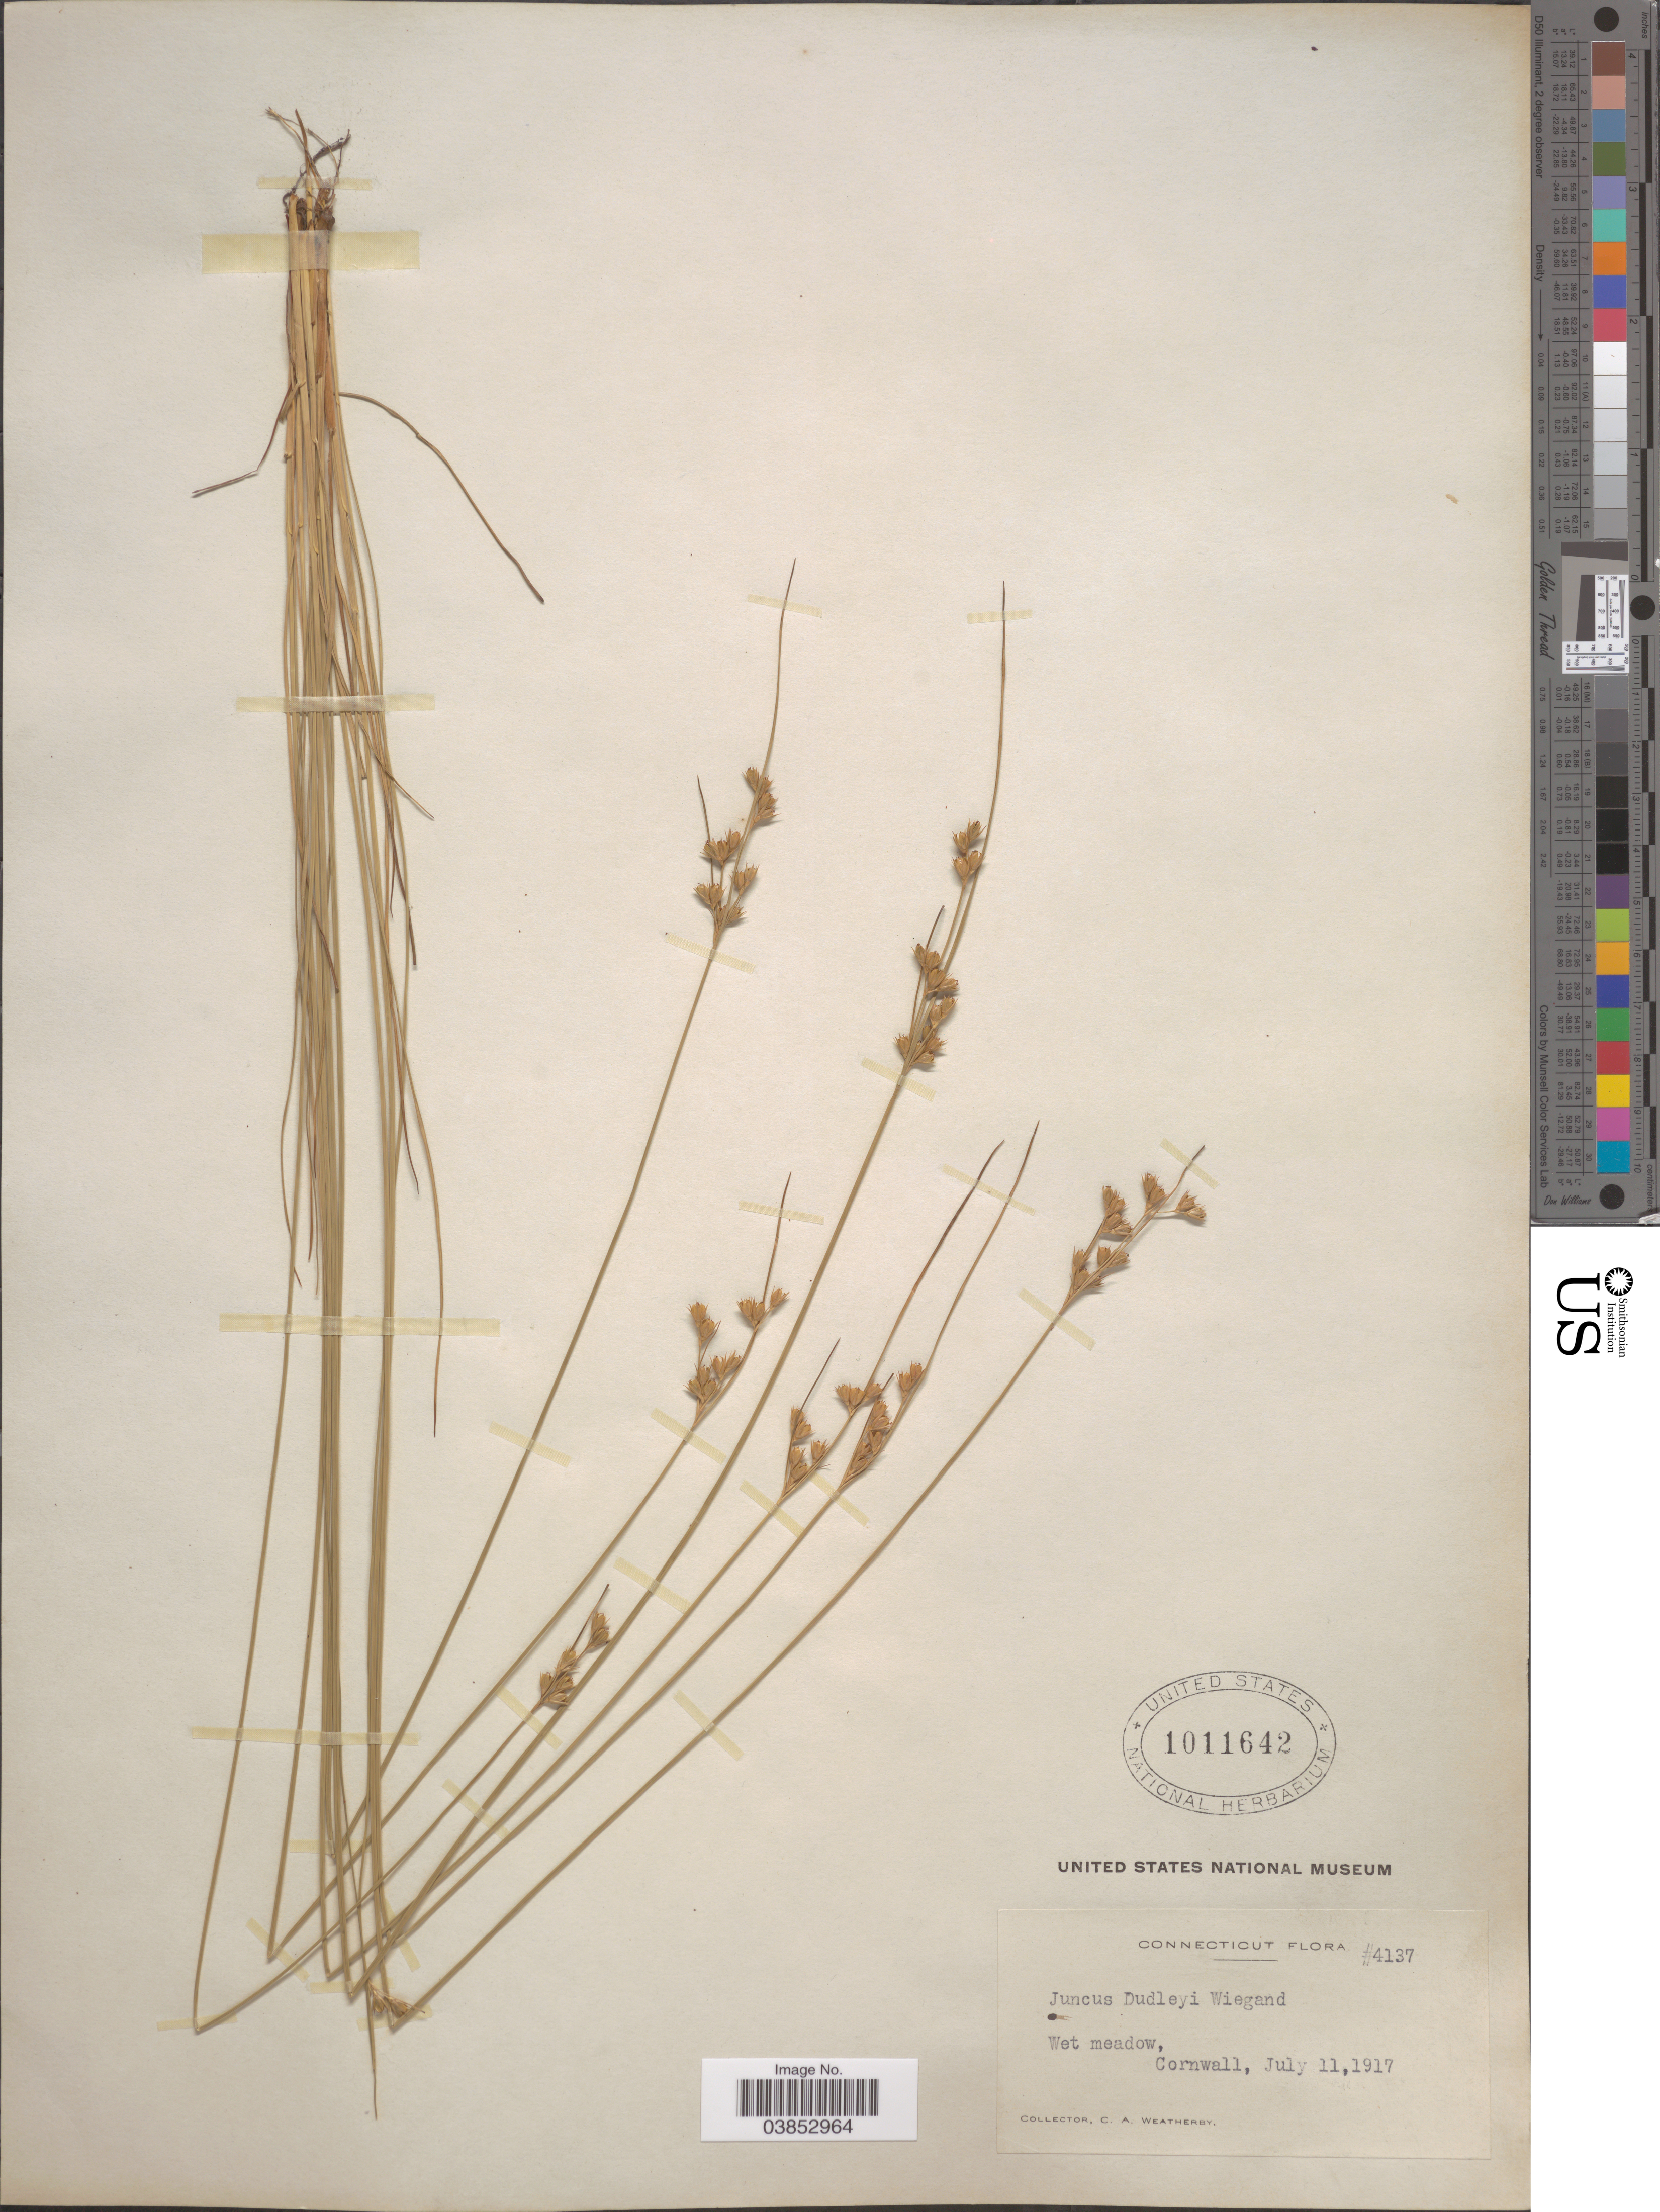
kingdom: Plantae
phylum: Tracheophyta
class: Liliopsida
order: Poales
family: Juncaceae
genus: Juncus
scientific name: Juncus dudleyi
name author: Wiegand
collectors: C. A. Weatherby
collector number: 4137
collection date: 1917-07-11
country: United States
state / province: Connecticut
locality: Wet meadow, Cornwall.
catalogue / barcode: US 1011642